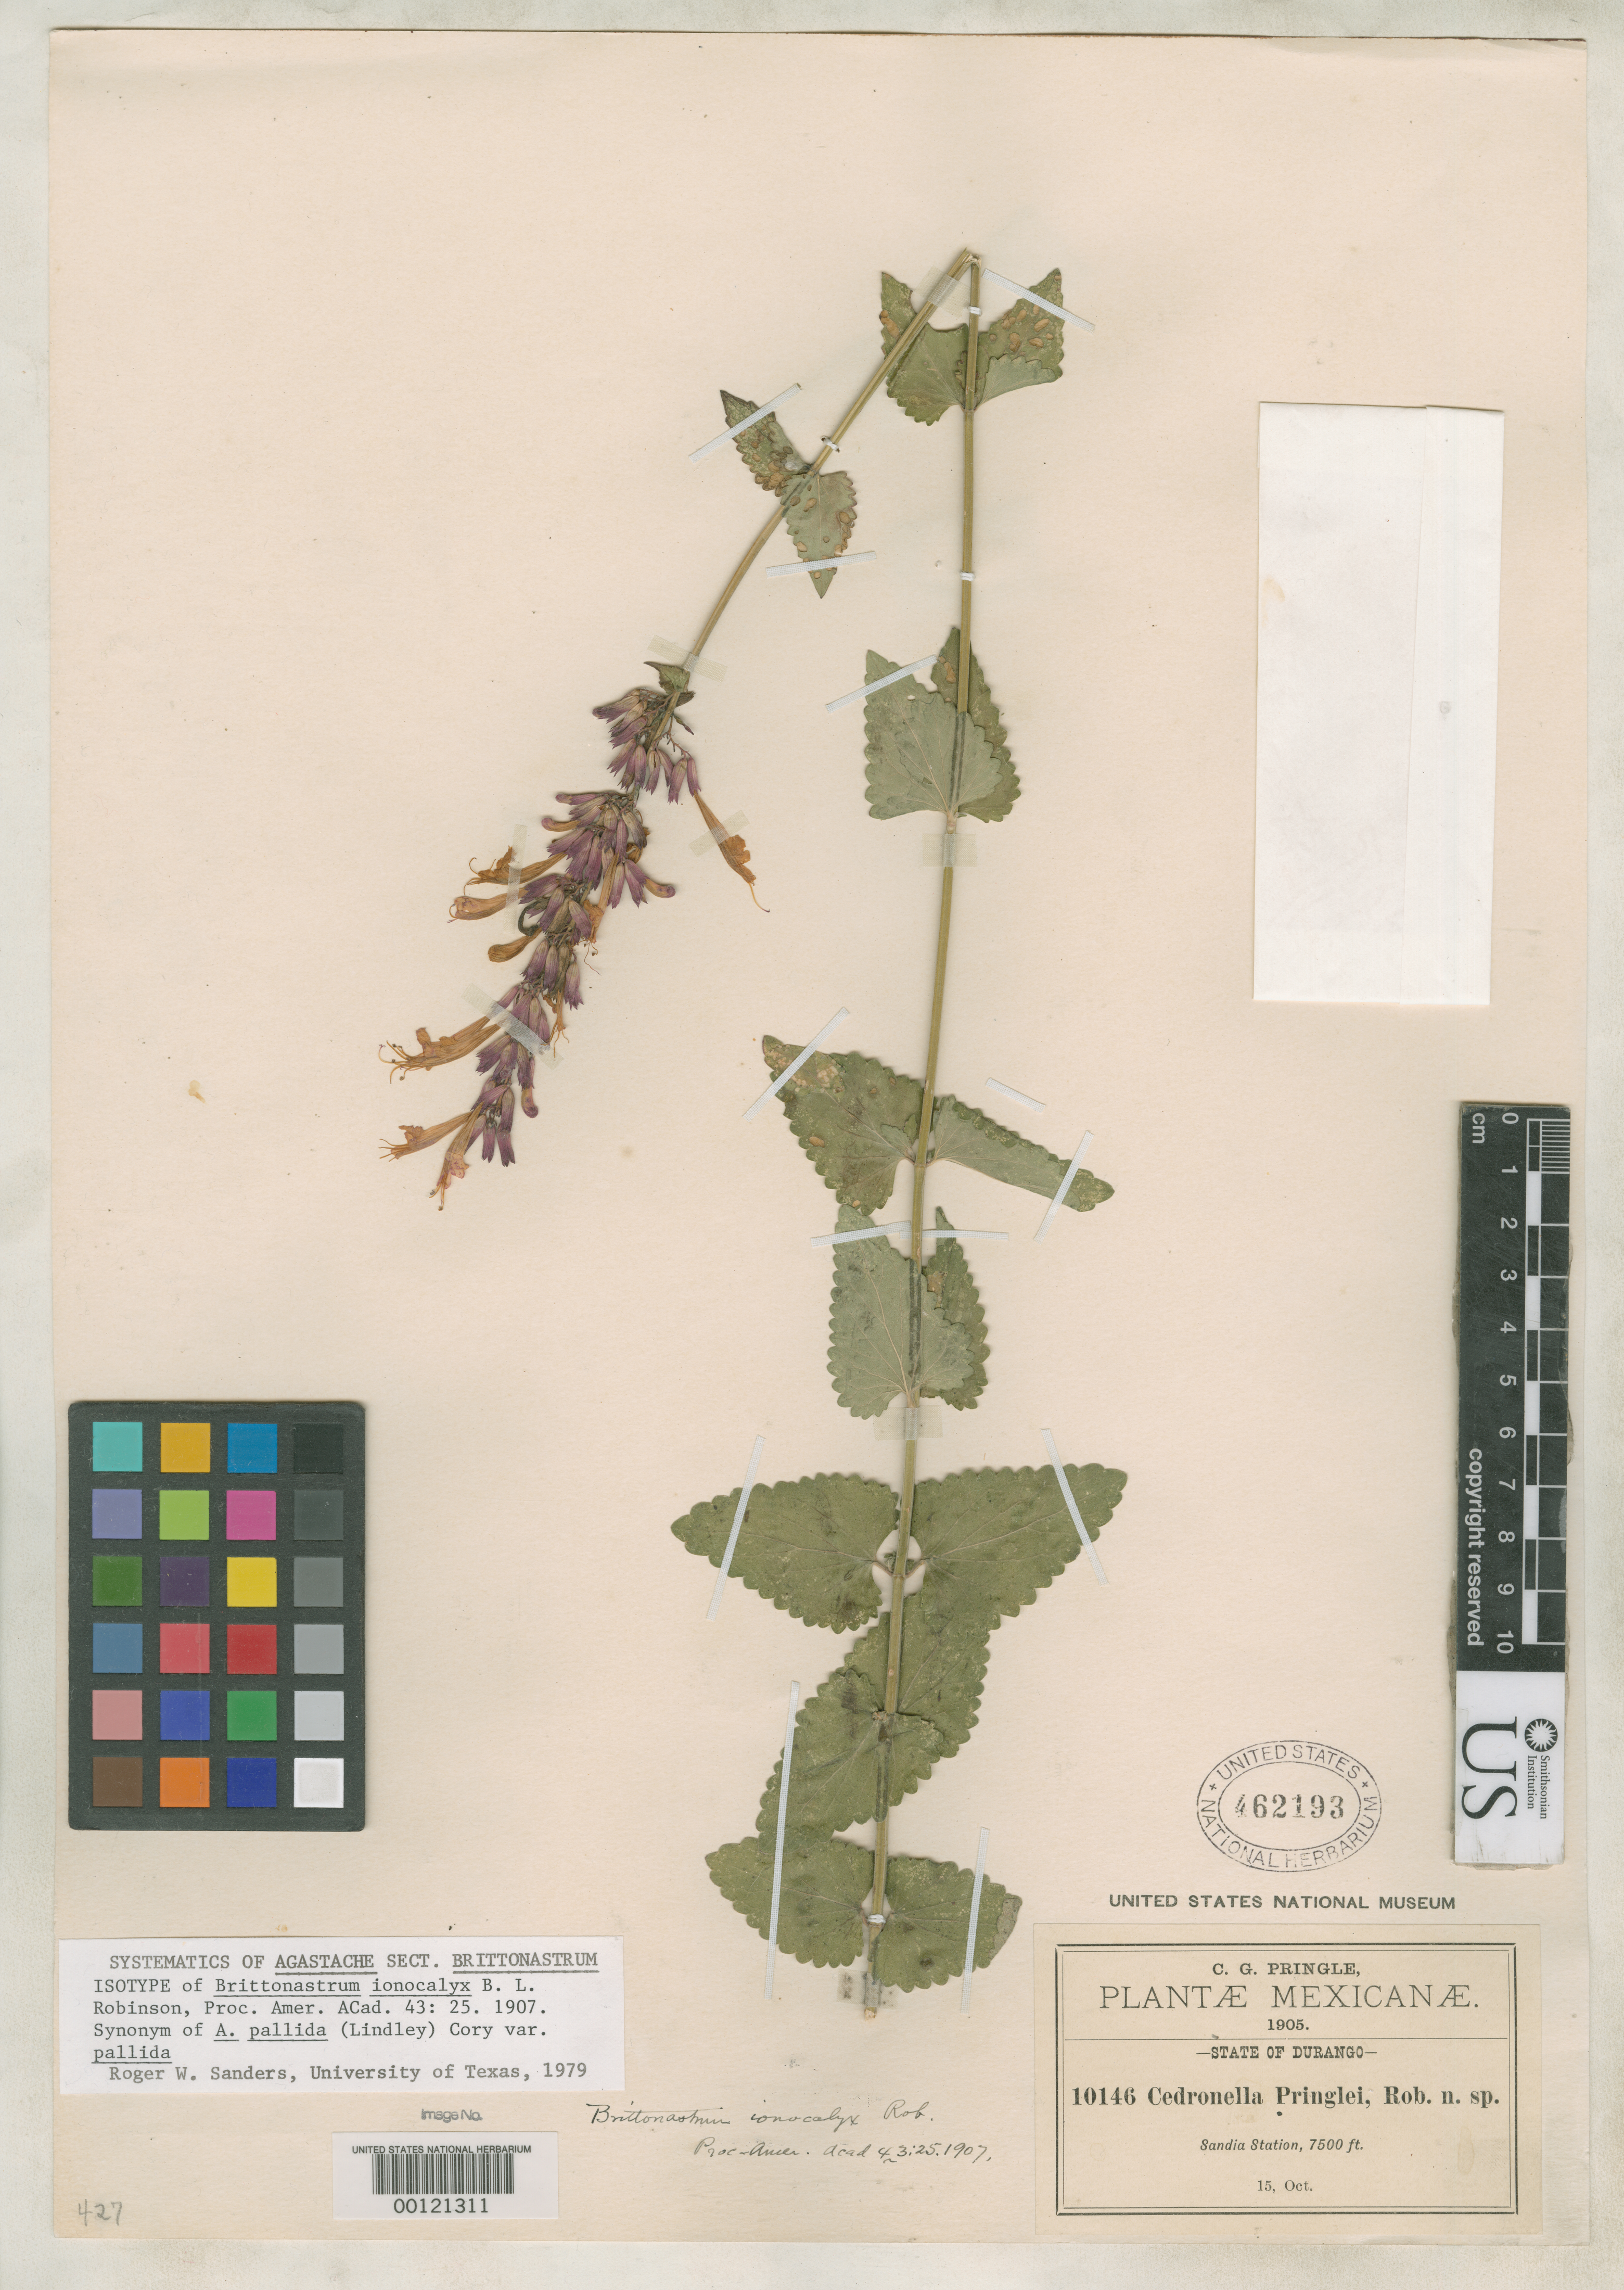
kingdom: Plantae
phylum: Tracheophyta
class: Magnoliopsida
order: Lamiales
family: Lamiaceae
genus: Brittonastrum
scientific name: Brittonastrum ionocalyx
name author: B.L. Rob.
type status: Isotype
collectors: C. G. Pringle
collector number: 10146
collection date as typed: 15 Oct 1905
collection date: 1905-10-15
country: Mexico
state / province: Durango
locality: Sandia Station.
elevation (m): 2286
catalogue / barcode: US 462193